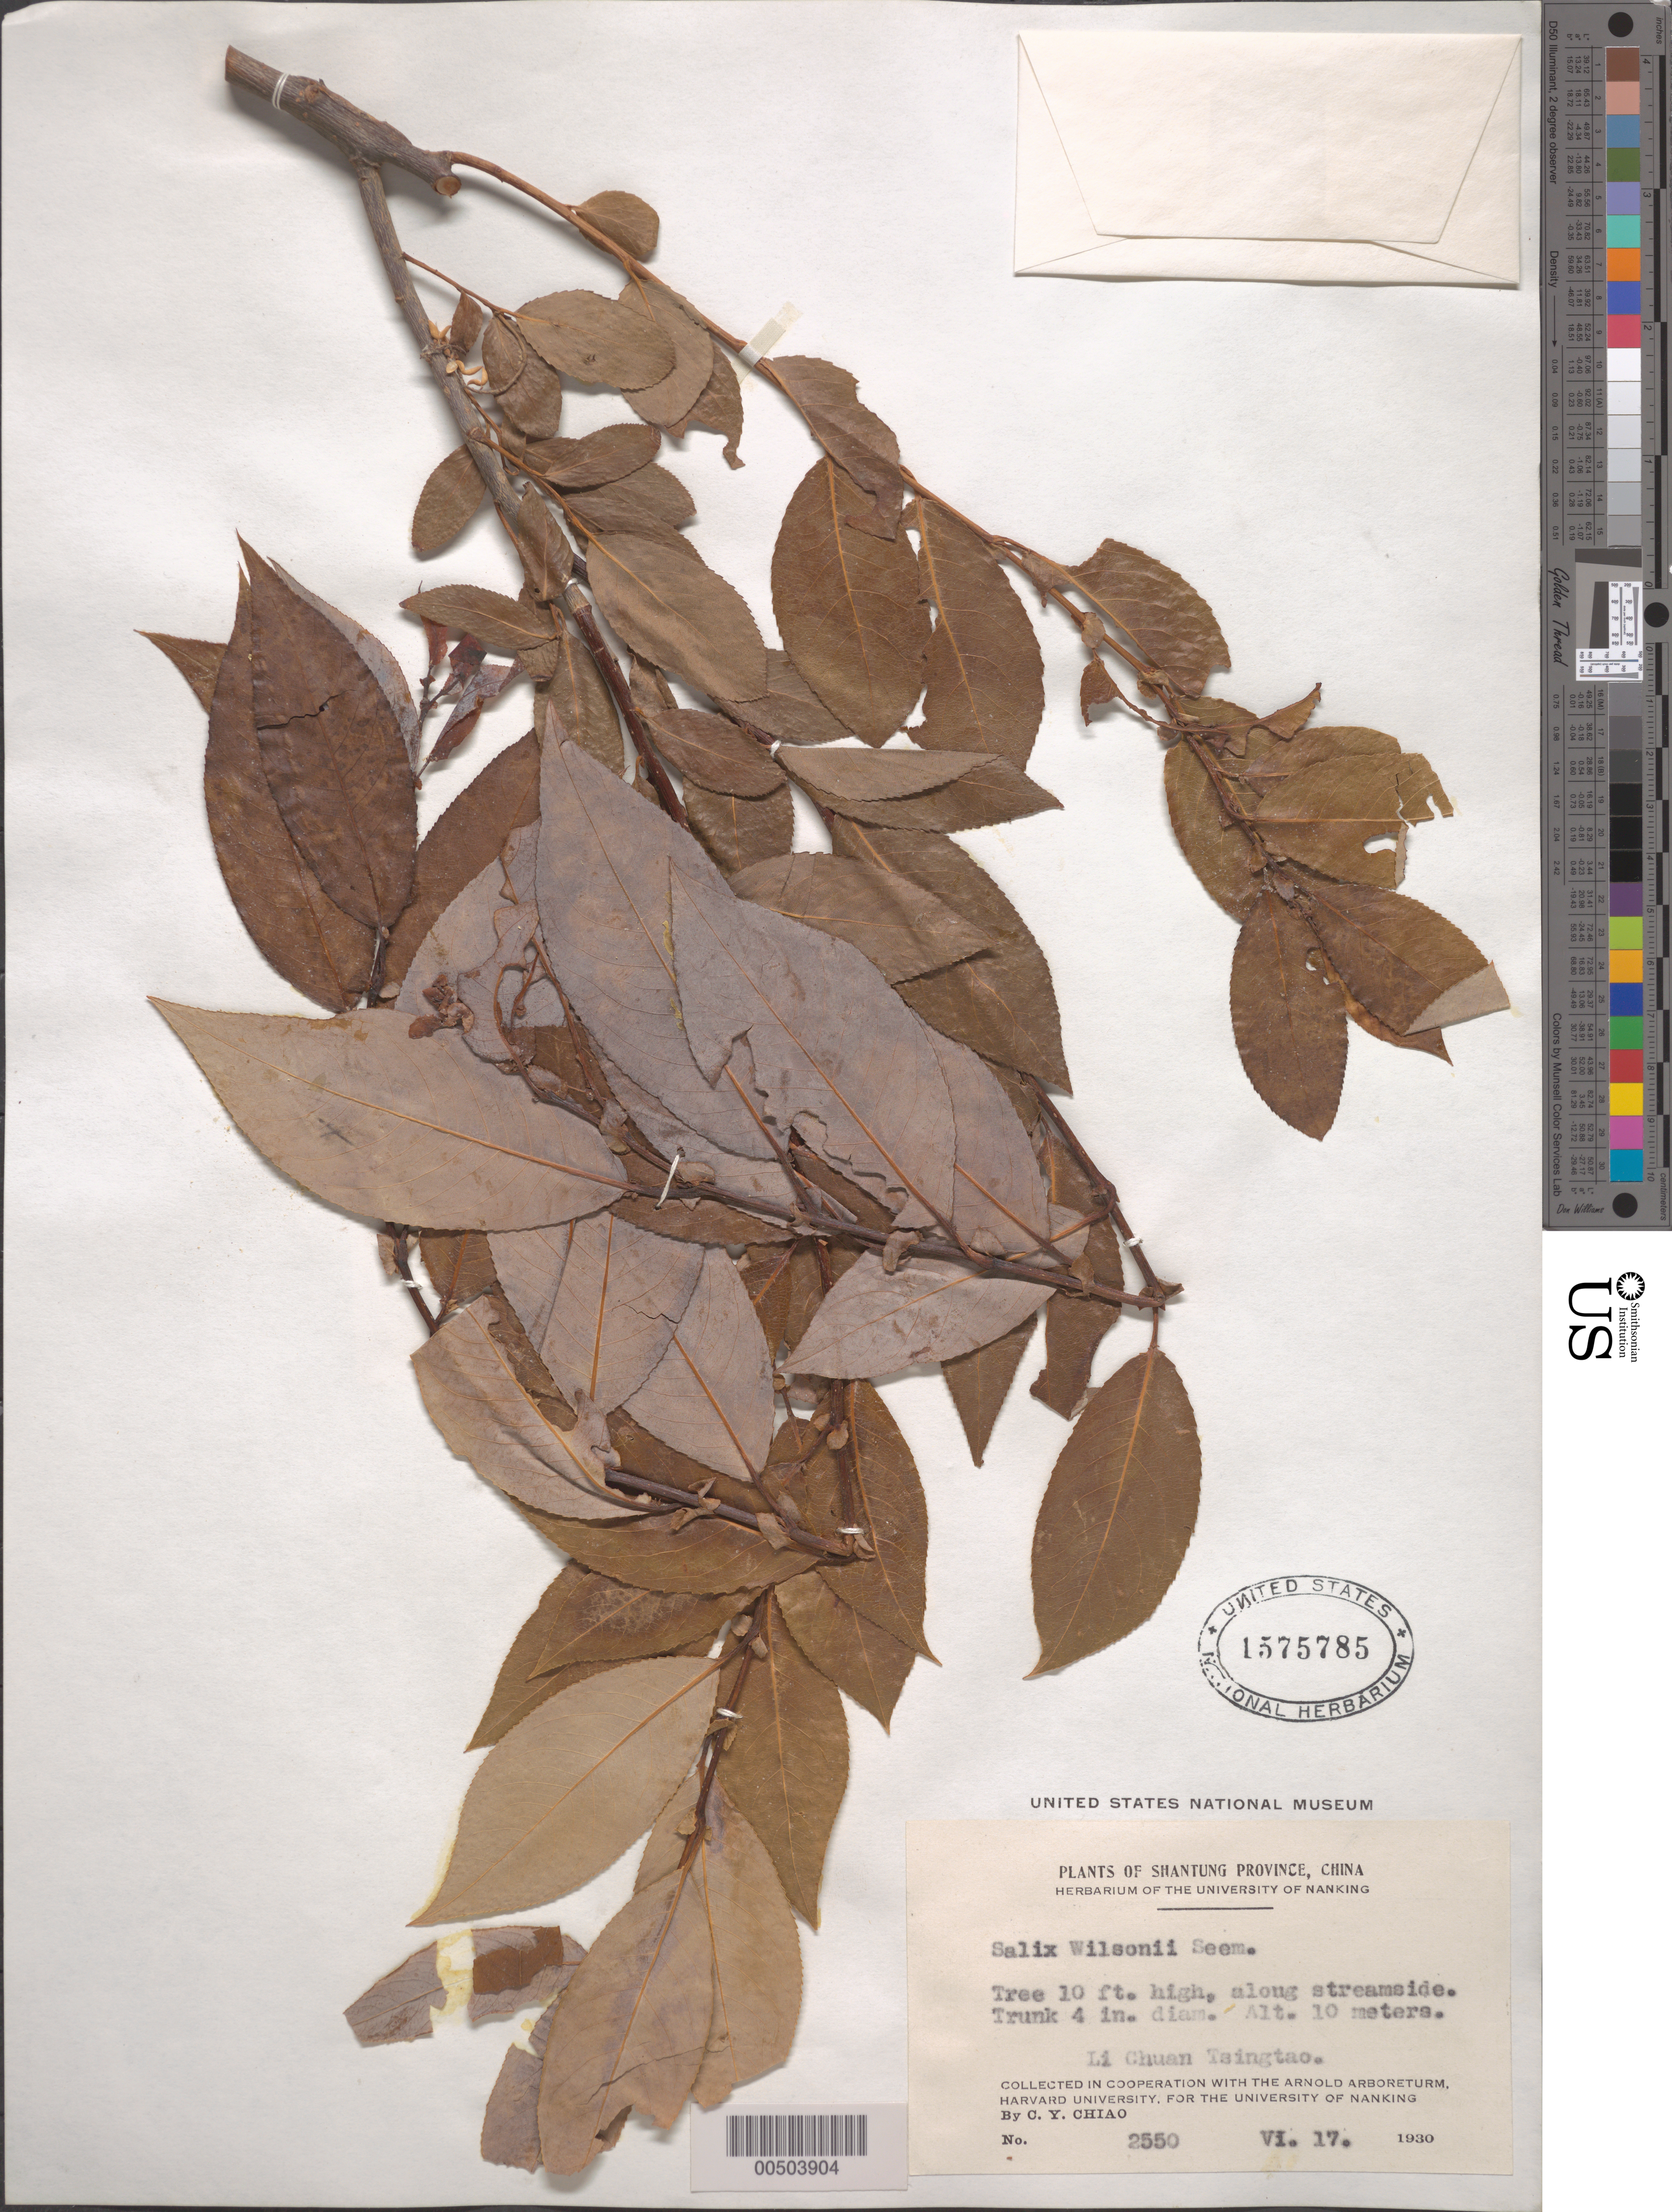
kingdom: Plantae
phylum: Tracheophyta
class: Magnoliopsida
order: Malpighiales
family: Salicaceae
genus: Salix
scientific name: Salix wilsonii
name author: Seemen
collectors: C. Y. Chiao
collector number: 2550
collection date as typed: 17 Jun 1930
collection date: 1930-06-17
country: China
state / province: Shandong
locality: Li Chuan, along stream side, Tsingtao (Qingdao) District (?)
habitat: Tree 10 ft. high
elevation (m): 10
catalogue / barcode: US 1575785